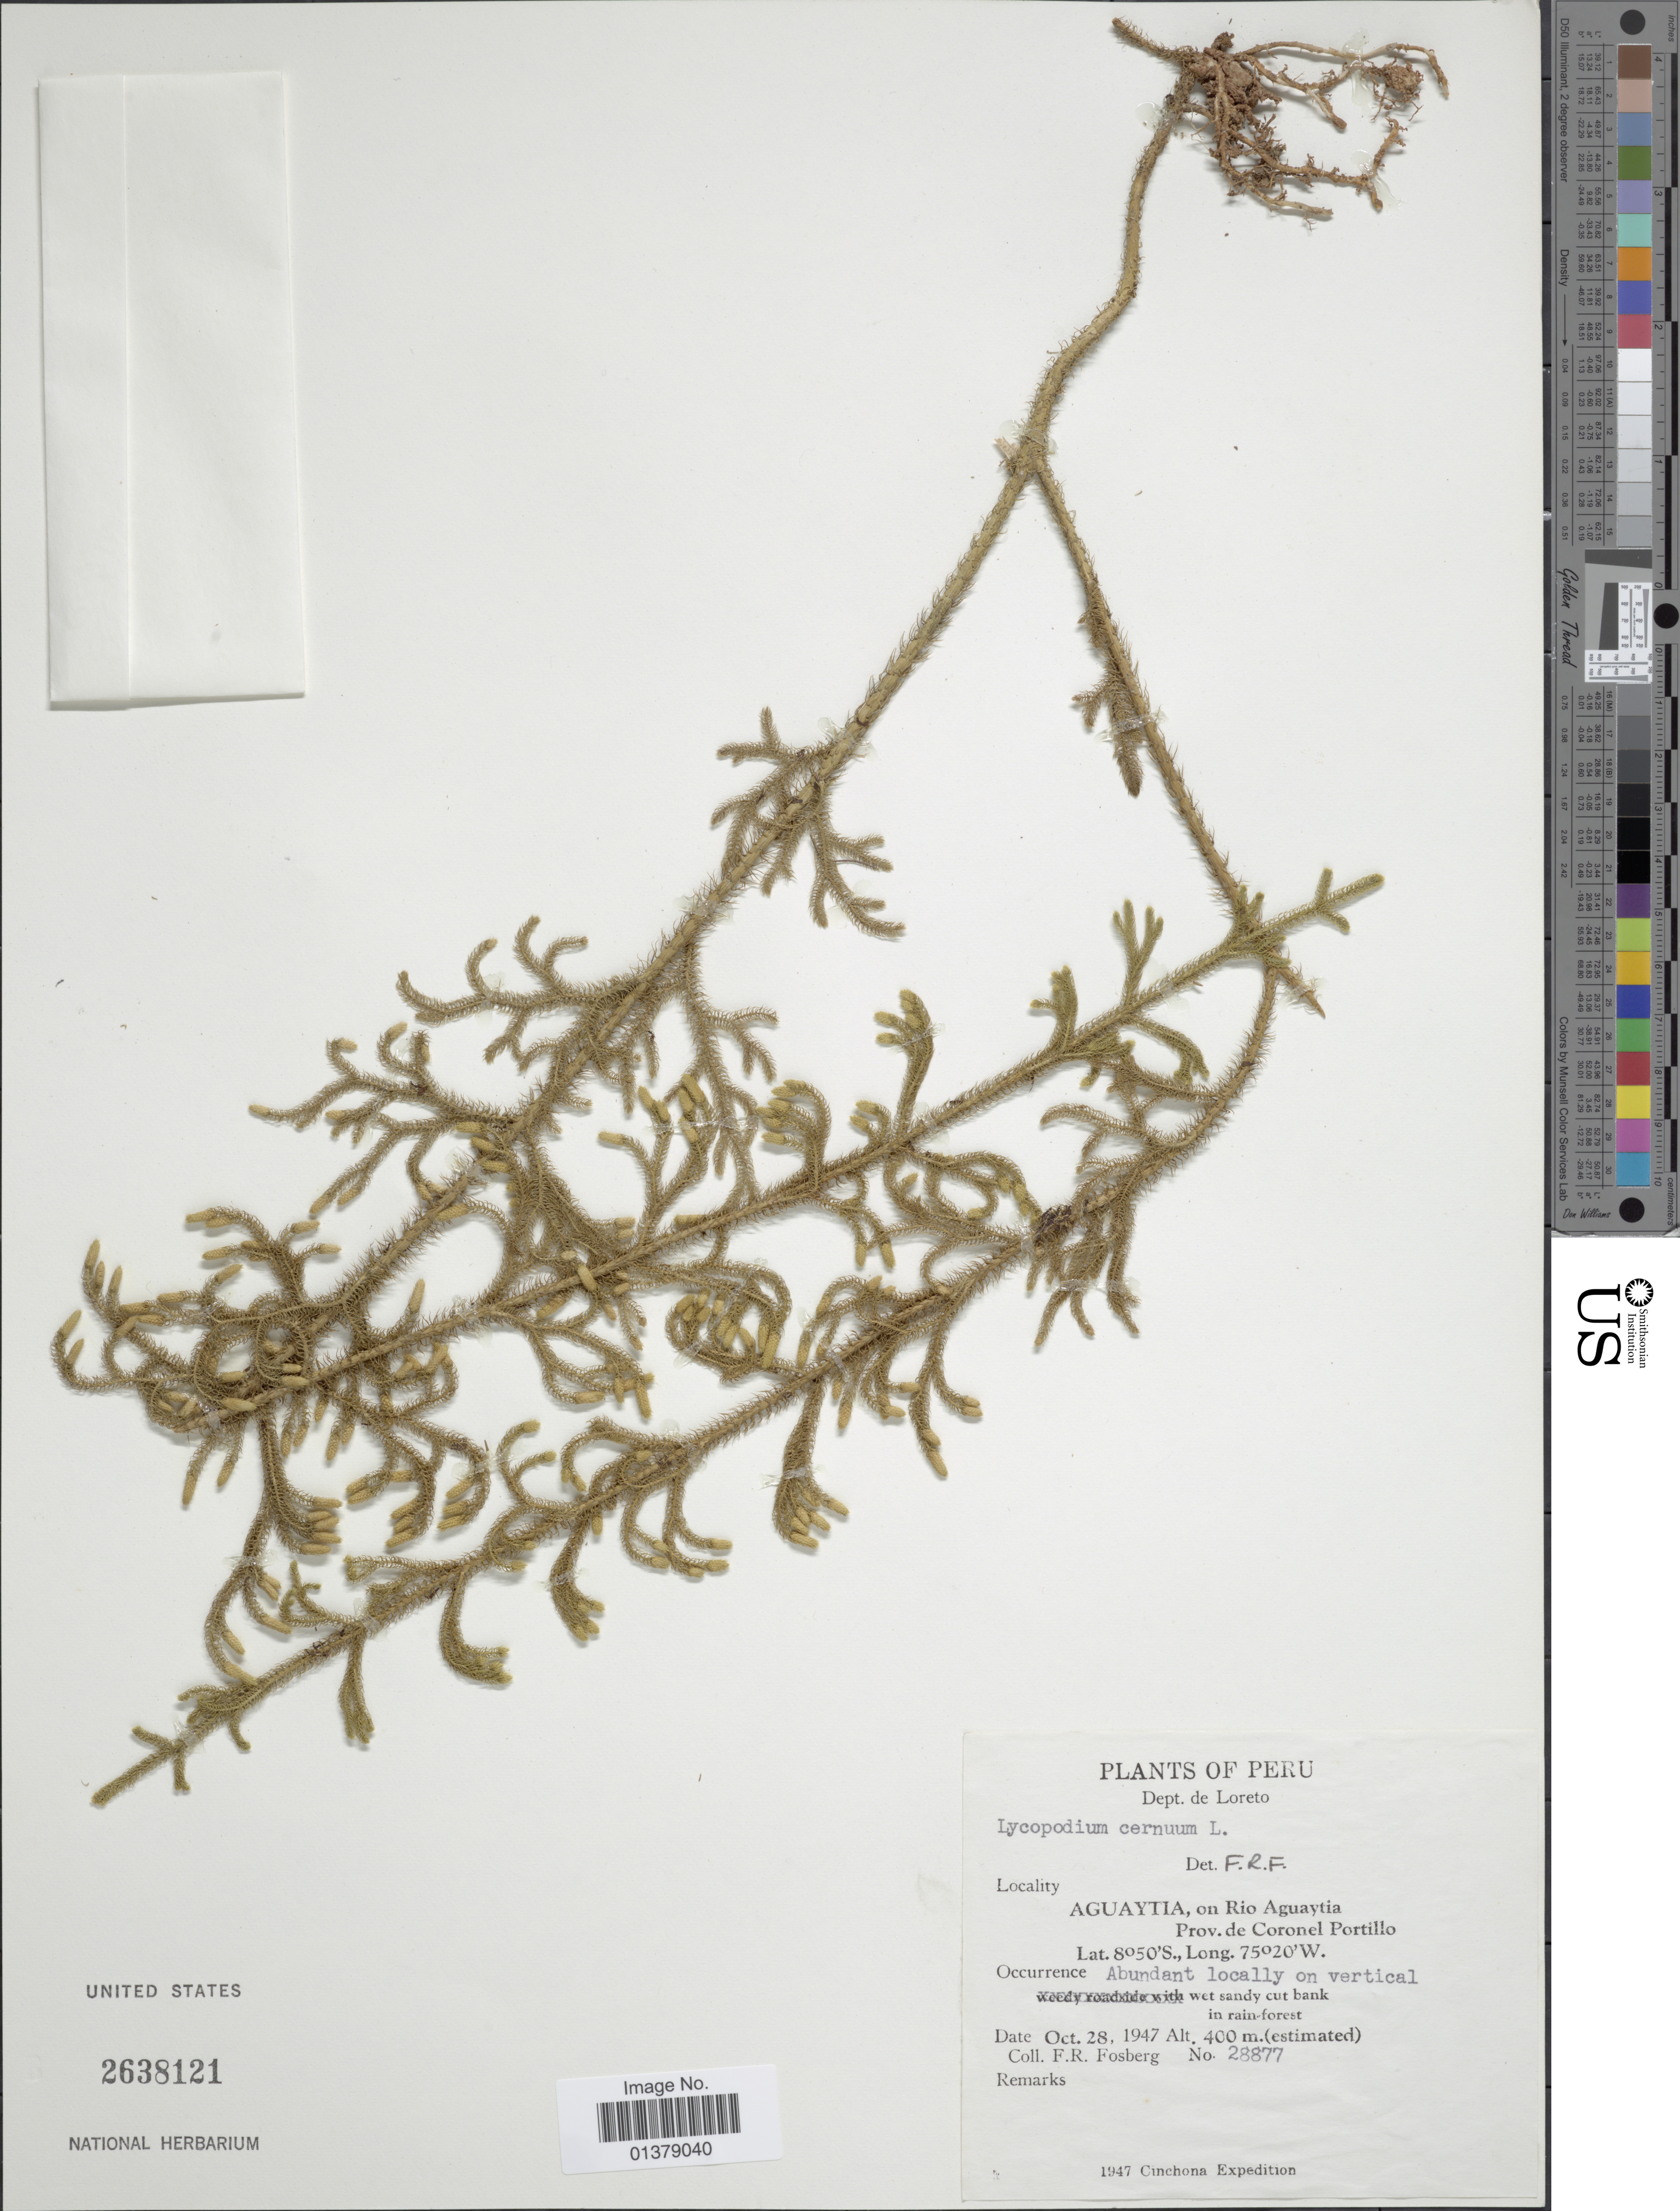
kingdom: Plantae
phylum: Tracheophyta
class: Lycopodiopsida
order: Lycopodiales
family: Lycopodiaceae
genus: Palhinhaea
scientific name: Palhinhaea cernua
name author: (L.) Vasc. & Franco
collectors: F. R. Fosberg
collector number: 28877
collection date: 1947-10-28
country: Peru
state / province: Loreto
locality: Aguaytia, on Rio Aguatia, Prov. de Coronel Portillo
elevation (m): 400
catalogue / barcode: US 2638121